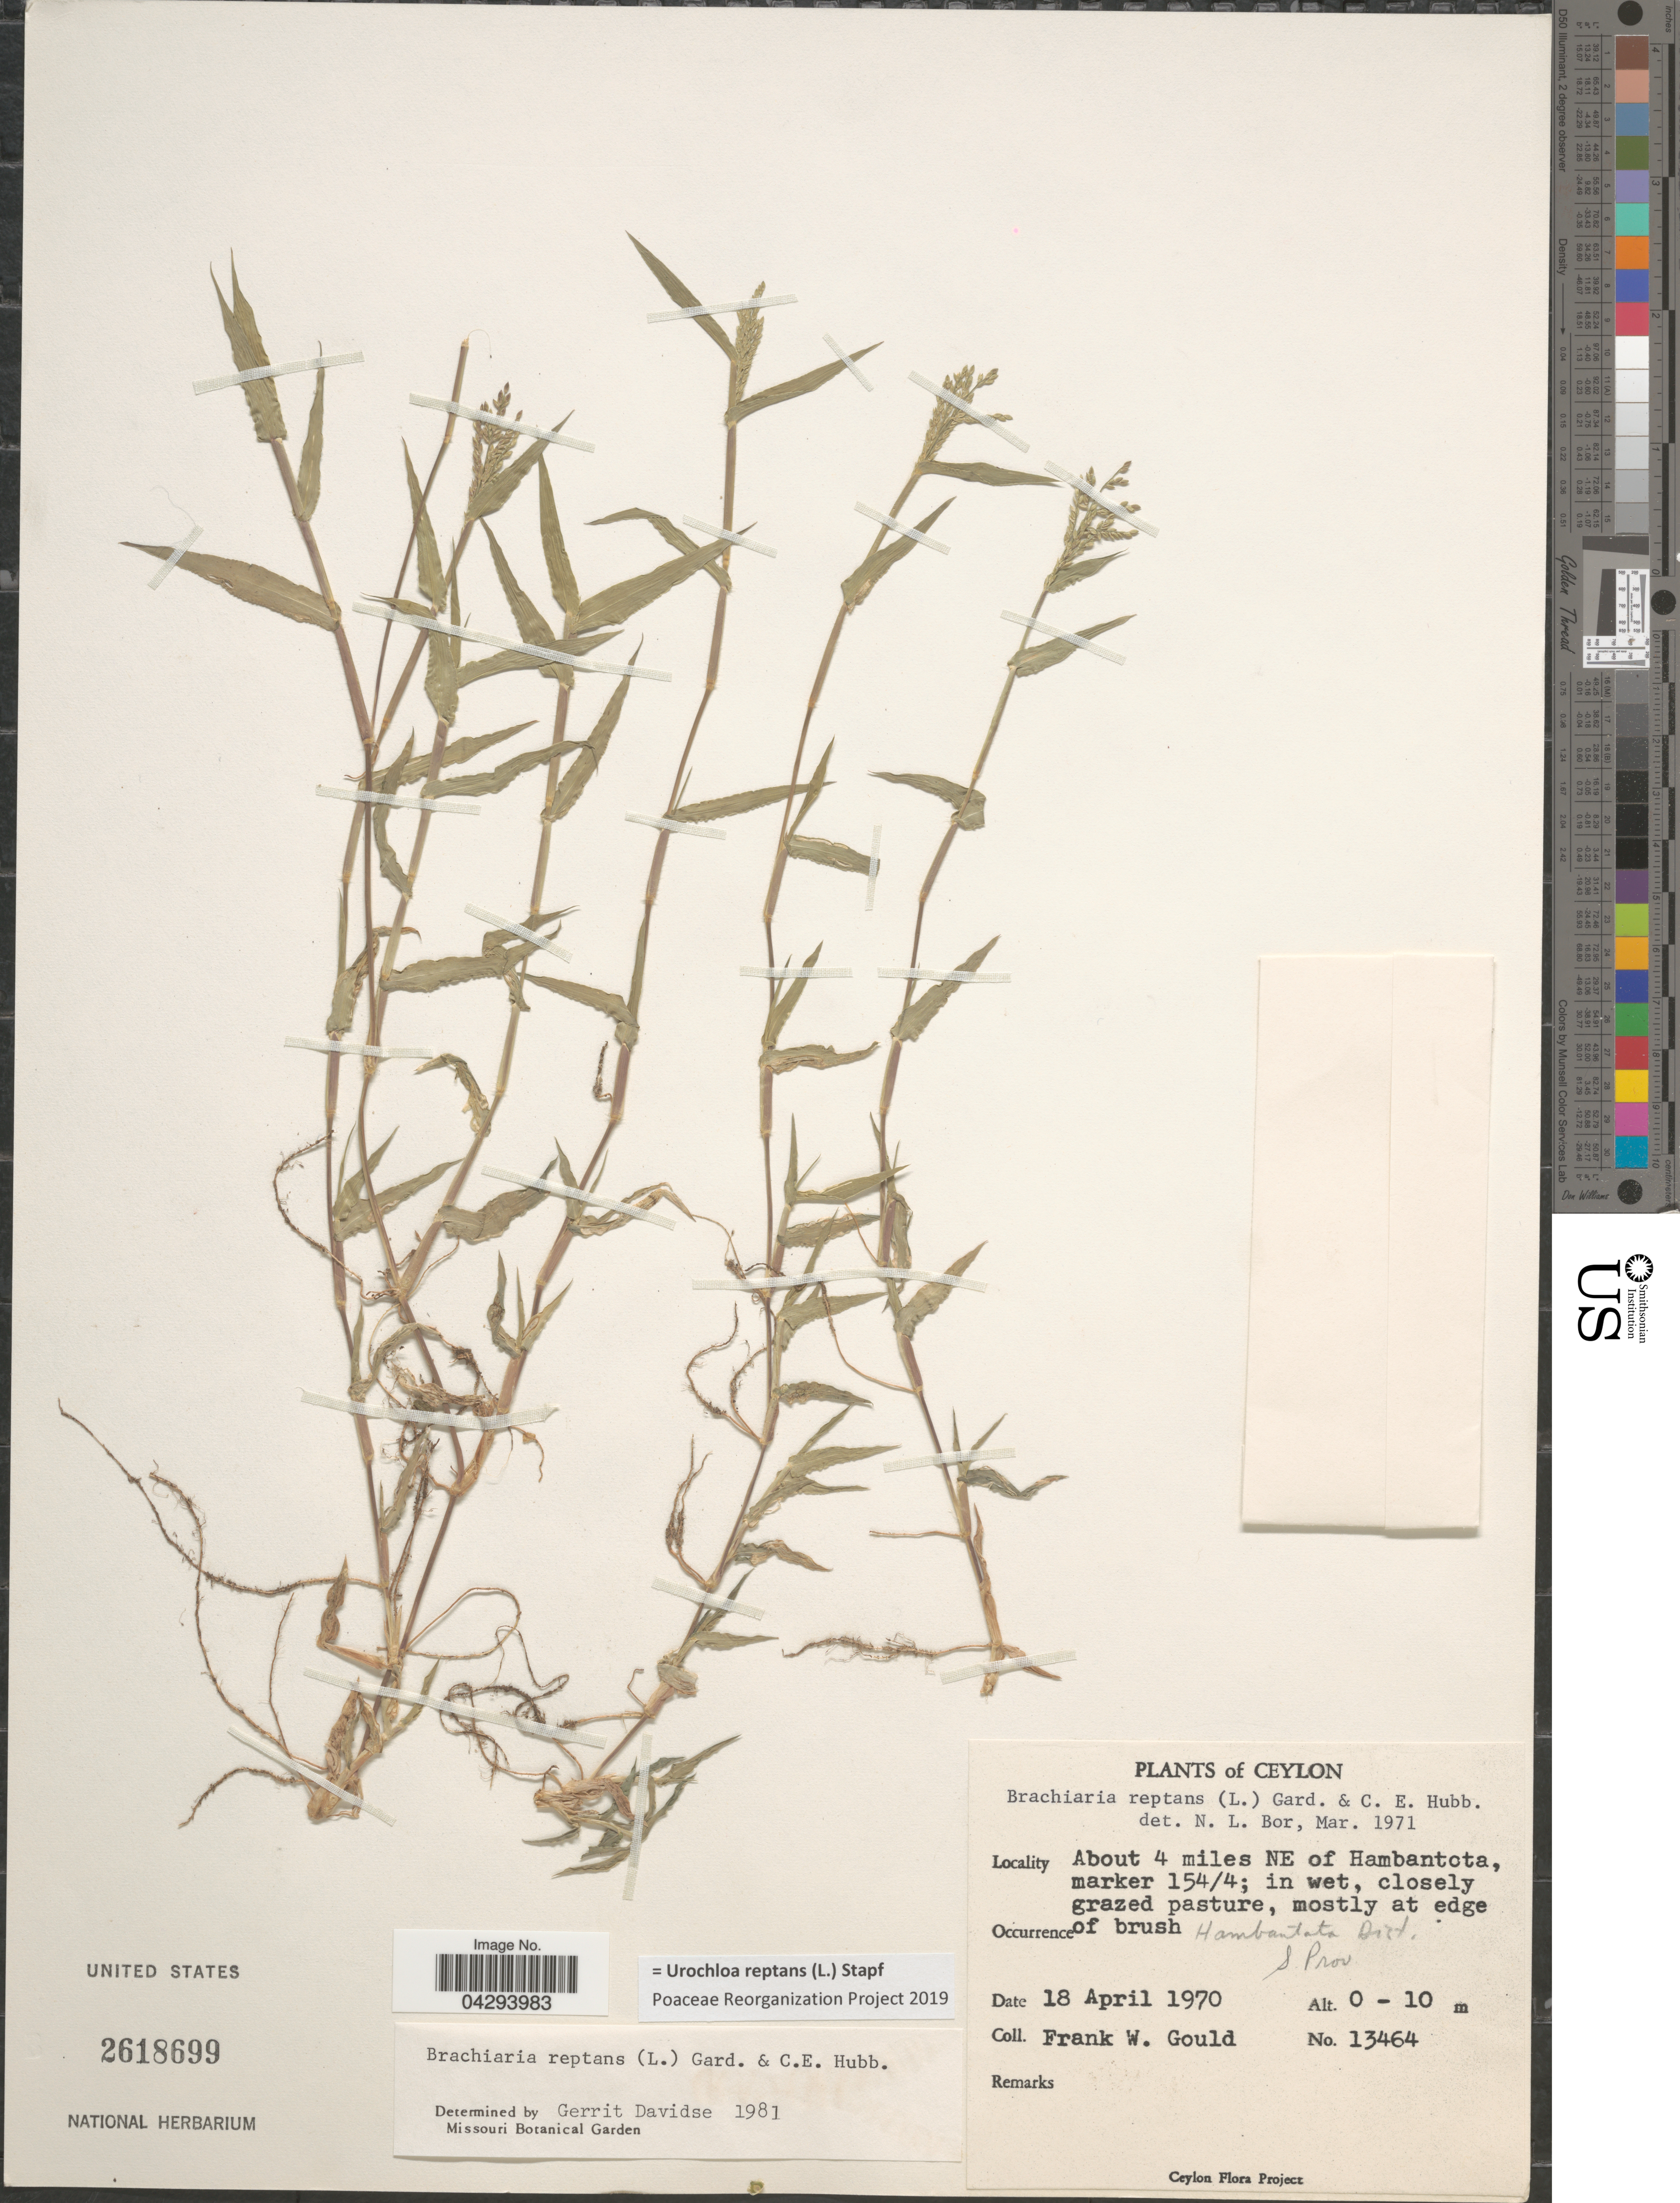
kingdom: Plantae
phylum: Tracheophyta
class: Liliopsida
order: Poales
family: Poaceae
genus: Urochloa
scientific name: Urochloa reptans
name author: (L.) Stapf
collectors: F. W. Gould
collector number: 13464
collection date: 1970-04-18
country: Sri Lanka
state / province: Southern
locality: Ceylon. About 4 miles NE of Hambantota, marker 154/4; in wet, closely grazed pasture, mostly at edge of brush. Hambantota Dist.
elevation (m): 0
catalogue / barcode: US 2618699